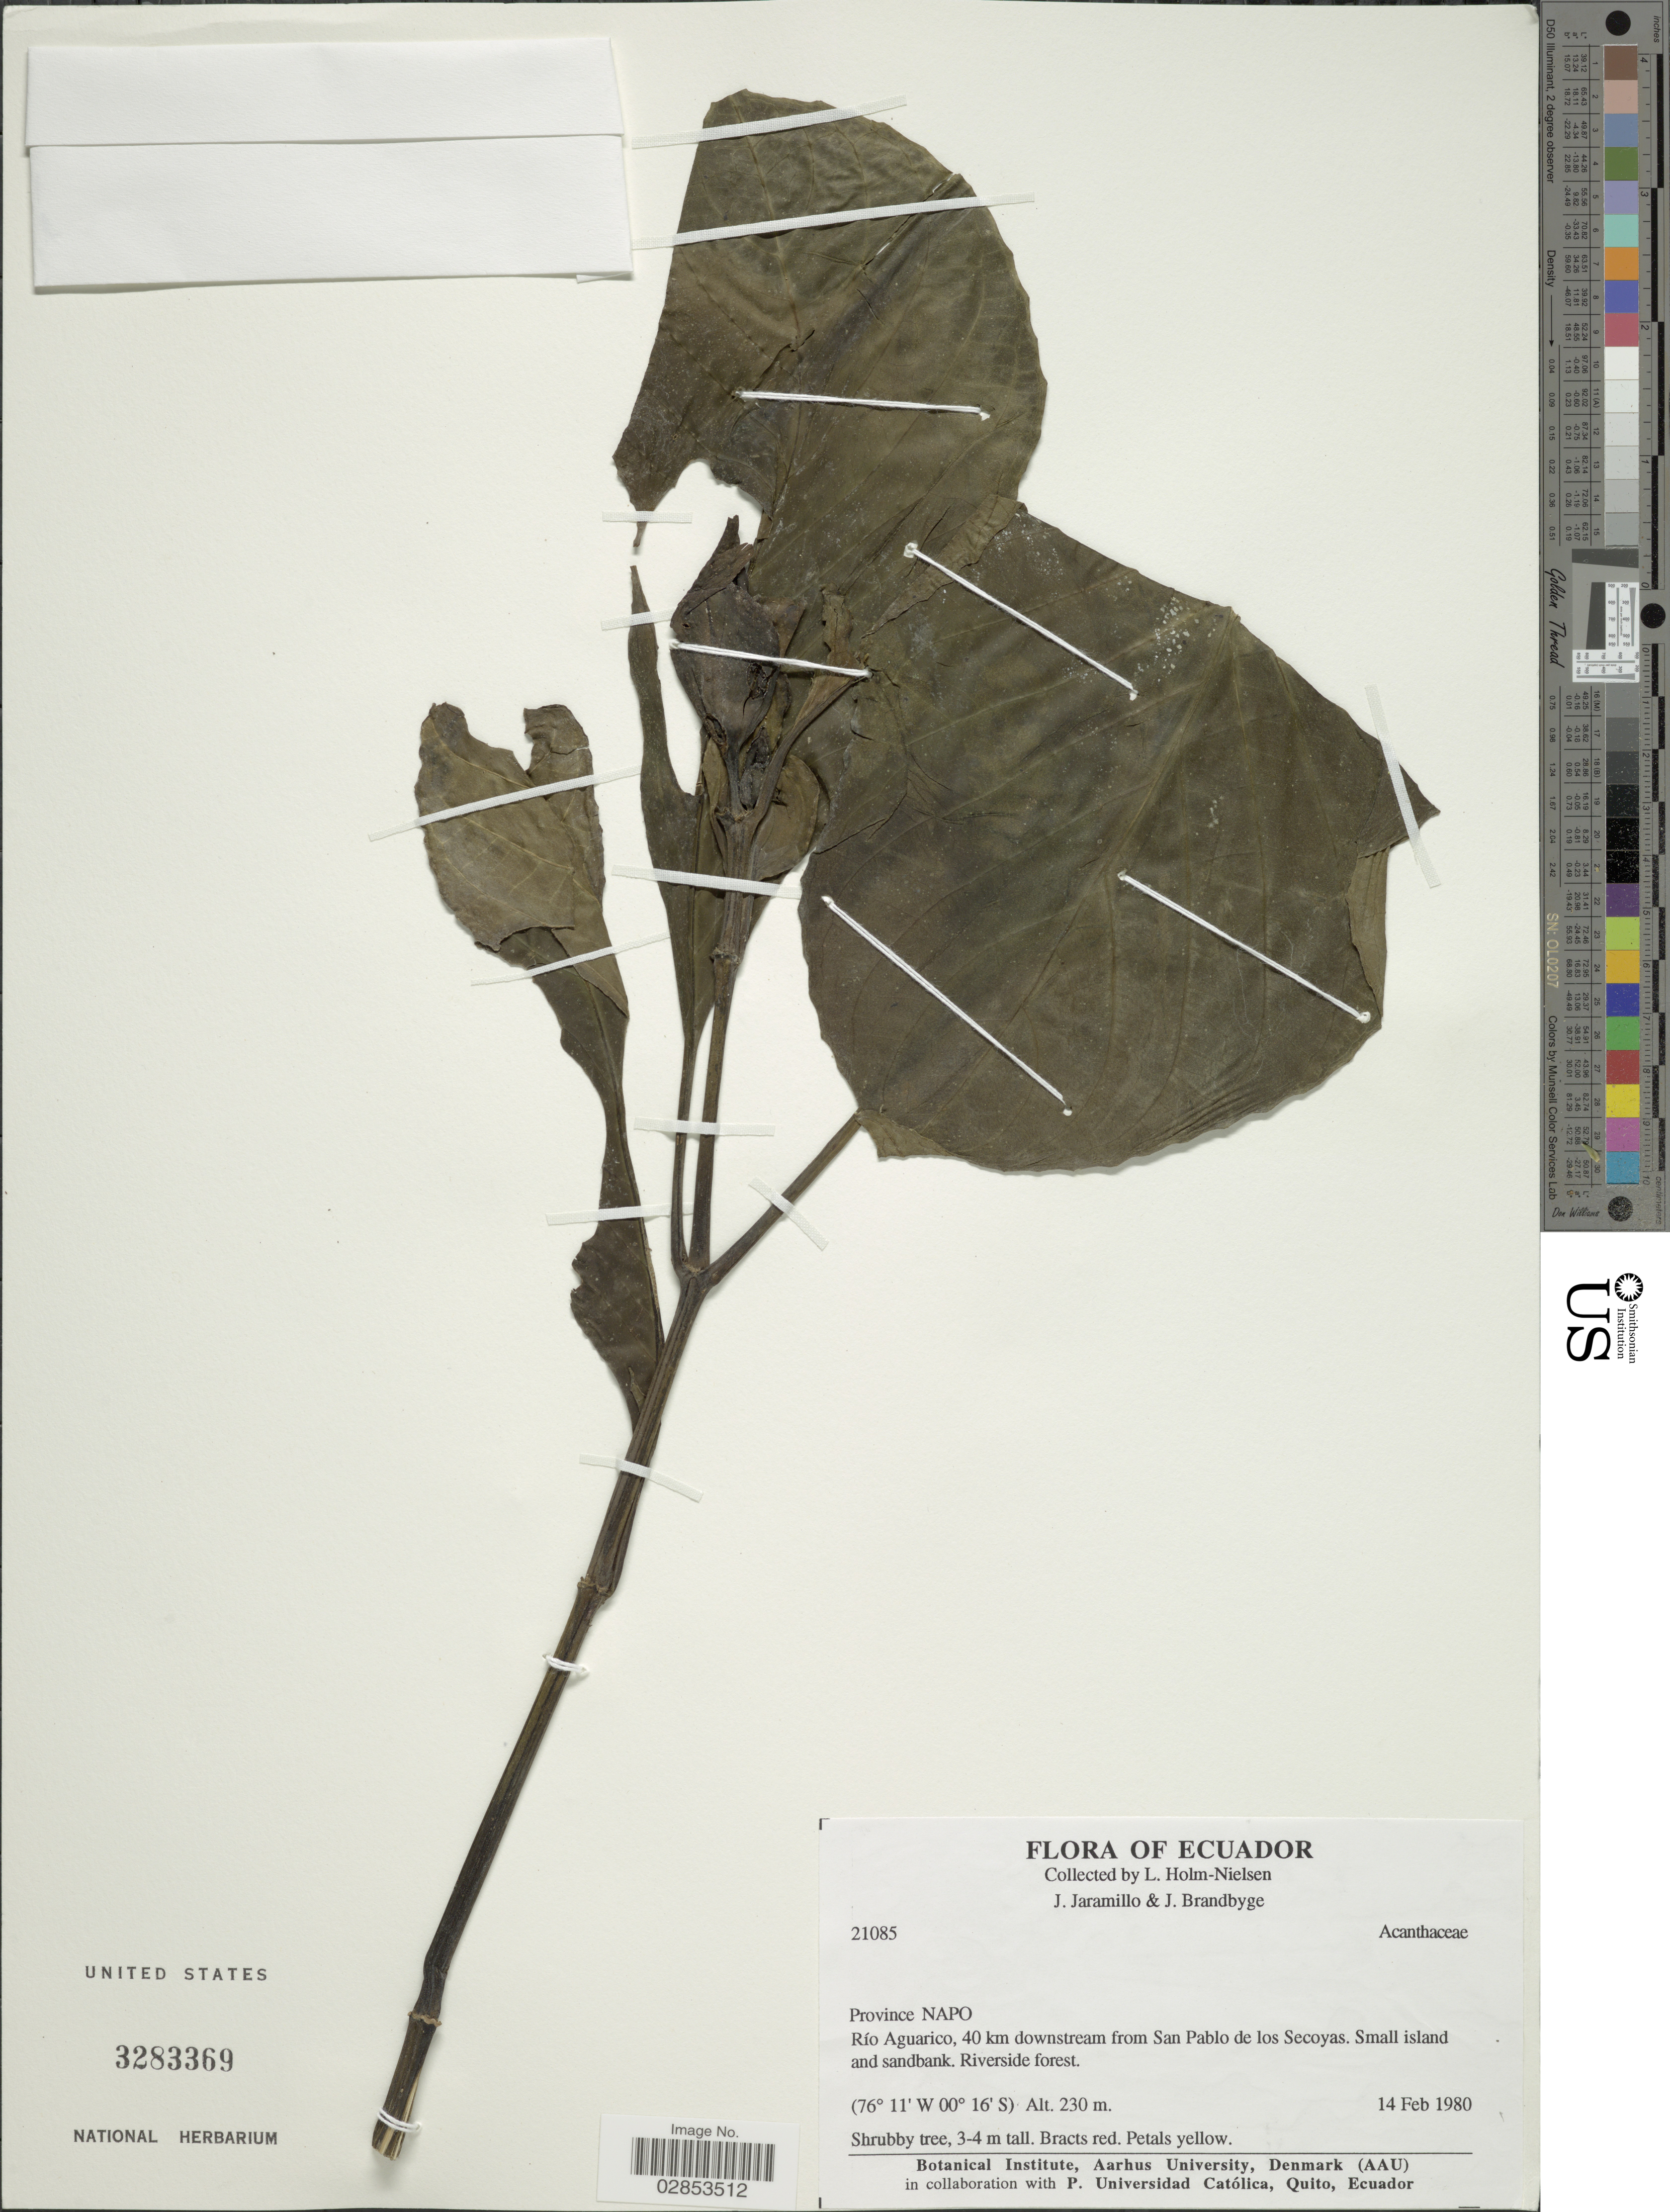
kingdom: Plantae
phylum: Tracheophyta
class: Magnoliopsida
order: Lamiales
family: Acanthaceae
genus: Sanchezia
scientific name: Sanchezia macrocnemis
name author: (Nees) Wassh.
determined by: Azevedo, Igor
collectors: J. Jaramillo & J. Brandbyge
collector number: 21085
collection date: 1980-02-14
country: Ecuador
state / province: Napo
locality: Río Aguarico, 40 km downstream from San Pablo de los Secoyas. Small island and sandbank.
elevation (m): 230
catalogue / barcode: US 3283369